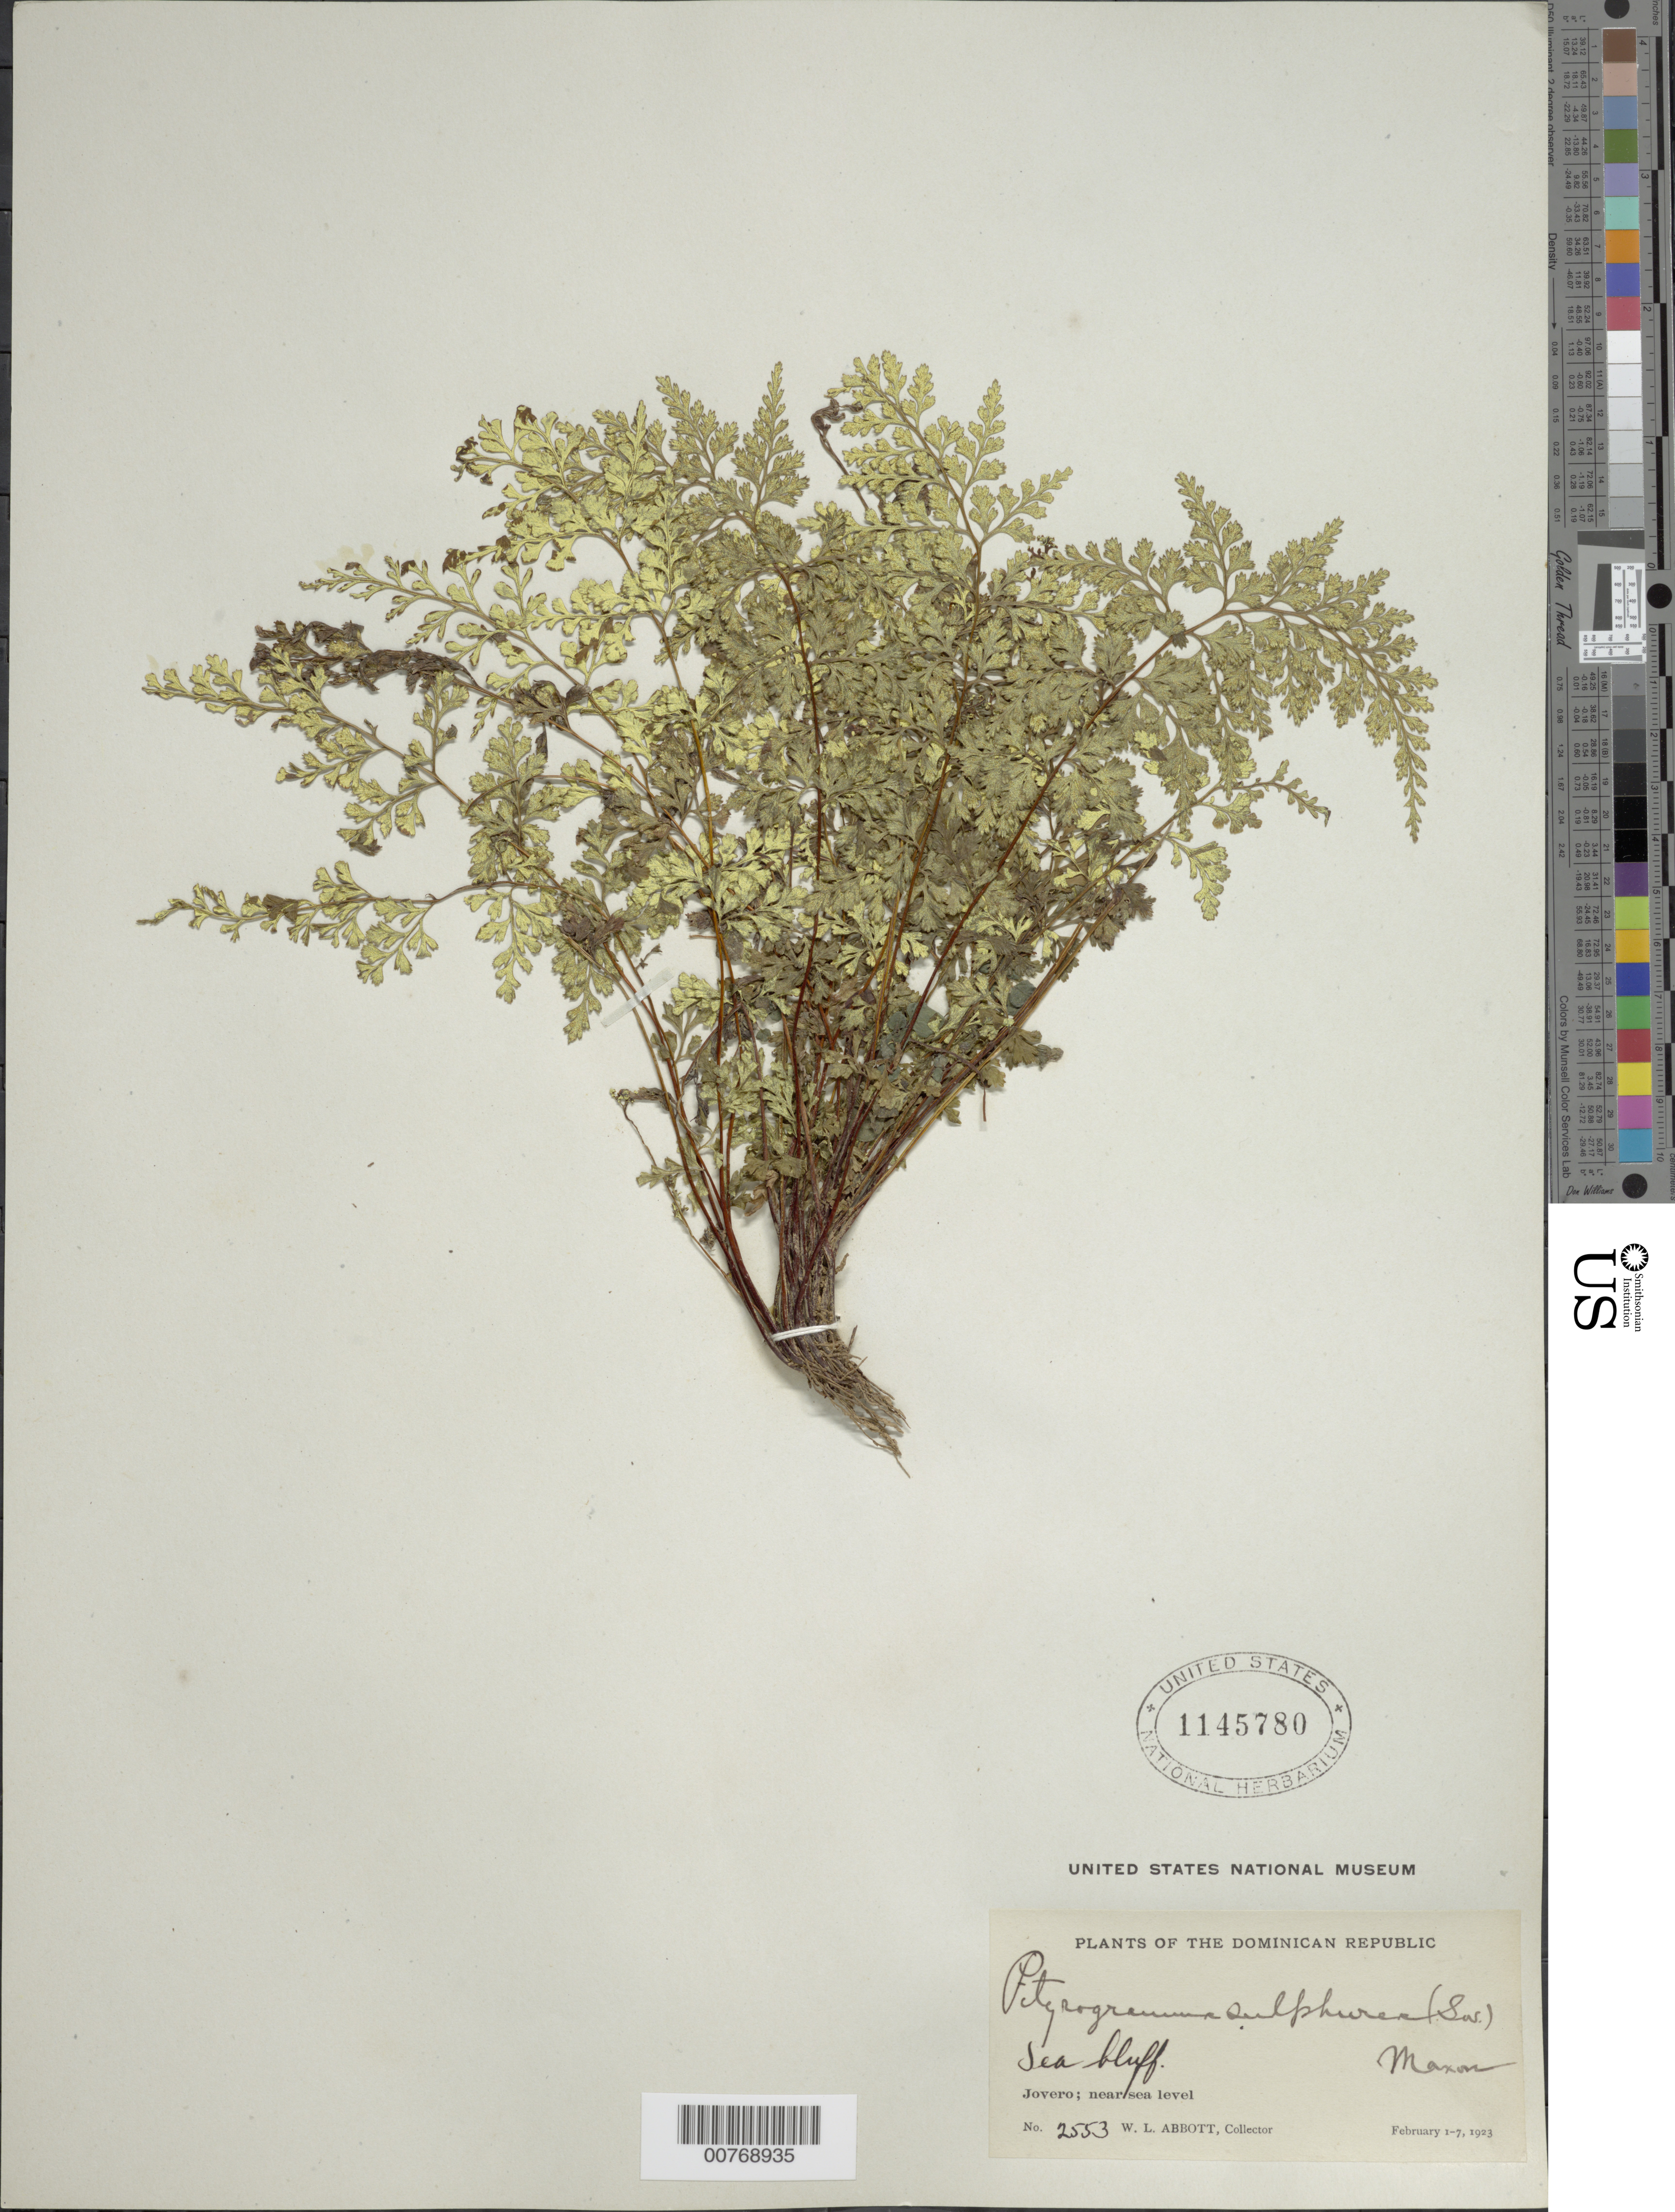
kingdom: Plantae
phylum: Tracheophyta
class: Polypodiopsida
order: Polypodiales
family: Pteridaceae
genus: Pityrogramma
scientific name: Pityrogramma sulphurea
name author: (Sw.) Maxon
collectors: W. L. Abbott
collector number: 2553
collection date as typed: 01 Feb 1923 to 07 Feb 1923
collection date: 1923-02-01/1923-02-07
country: Dominican Republic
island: Hispaniola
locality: Jovero, near sea level.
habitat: Sea bluff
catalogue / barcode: US 1145780